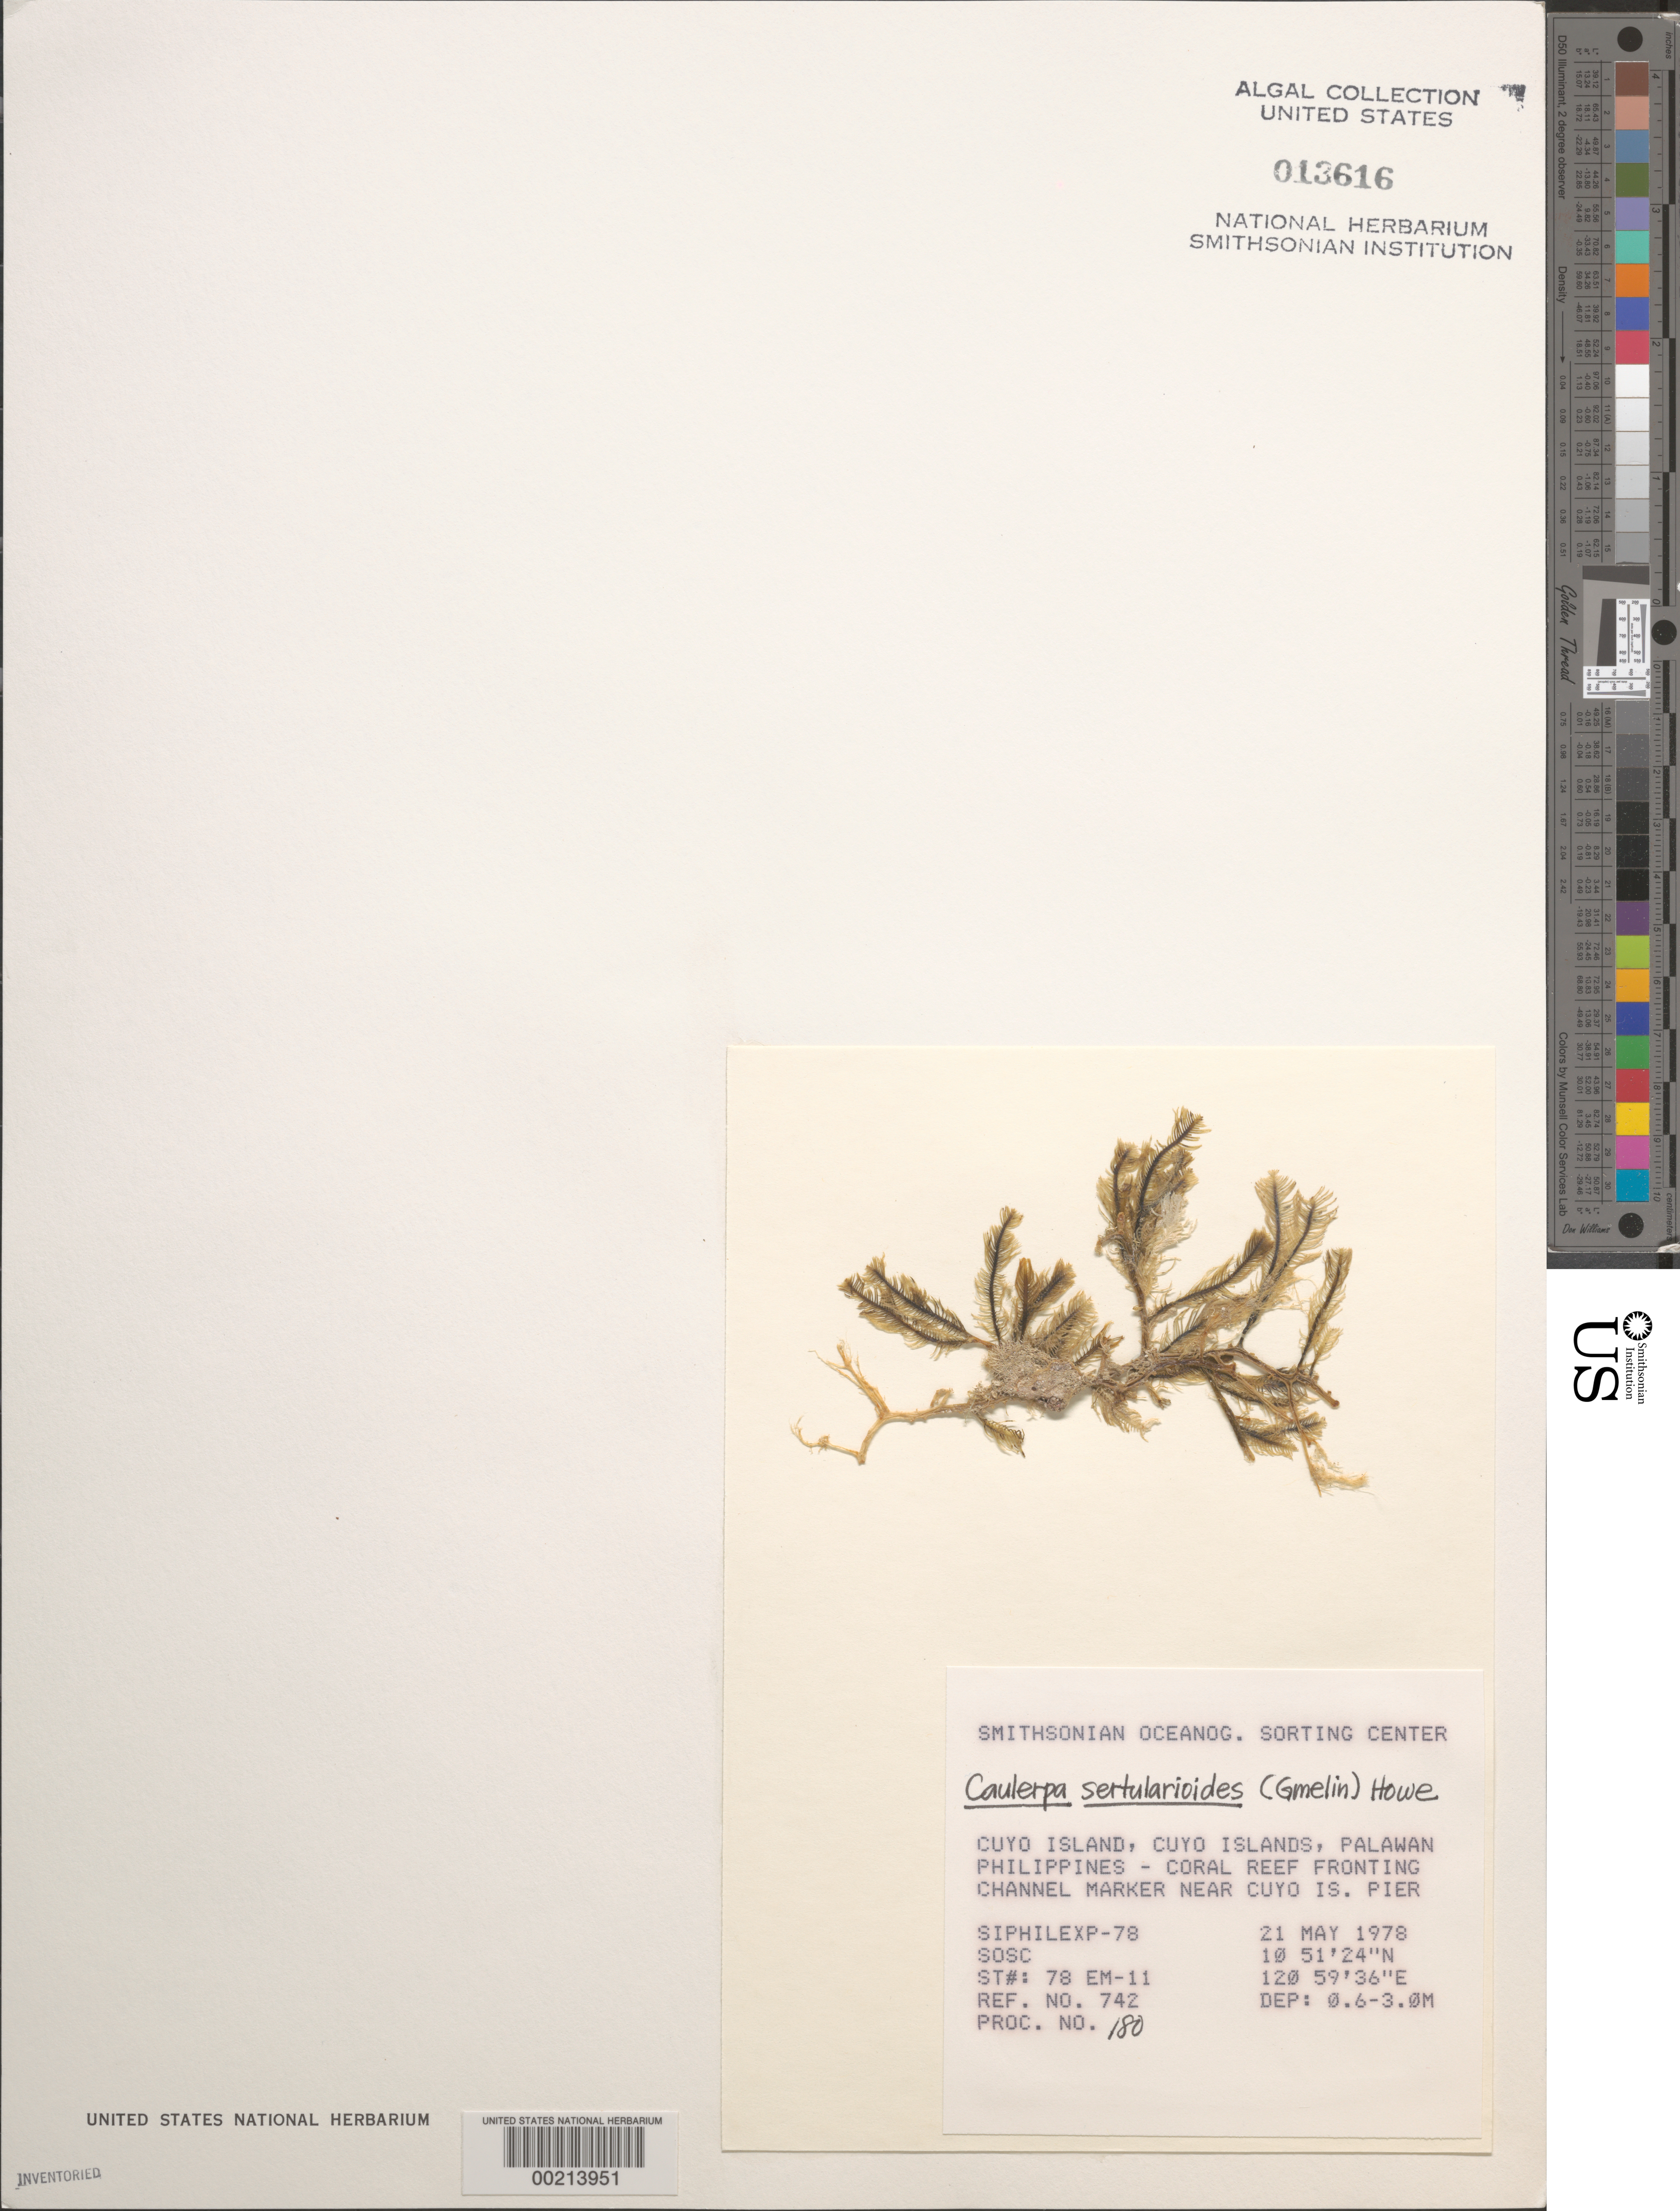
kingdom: Plantae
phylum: Chlorophyta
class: Ulvophyceae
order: Bryopsidales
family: Caulerpaceae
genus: Caulerpa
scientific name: Caulerpa sertularioides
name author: (S.G. Gmel.) M. Howe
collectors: SOSC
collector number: Station 78 Em-11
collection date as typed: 21 May 1978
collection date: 1978-05-21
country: Philippines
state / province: Mimaropa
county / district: Palawan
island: Cuyo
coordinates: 10 51' 24" N, 120 59' 36" E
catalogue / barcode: US 13616